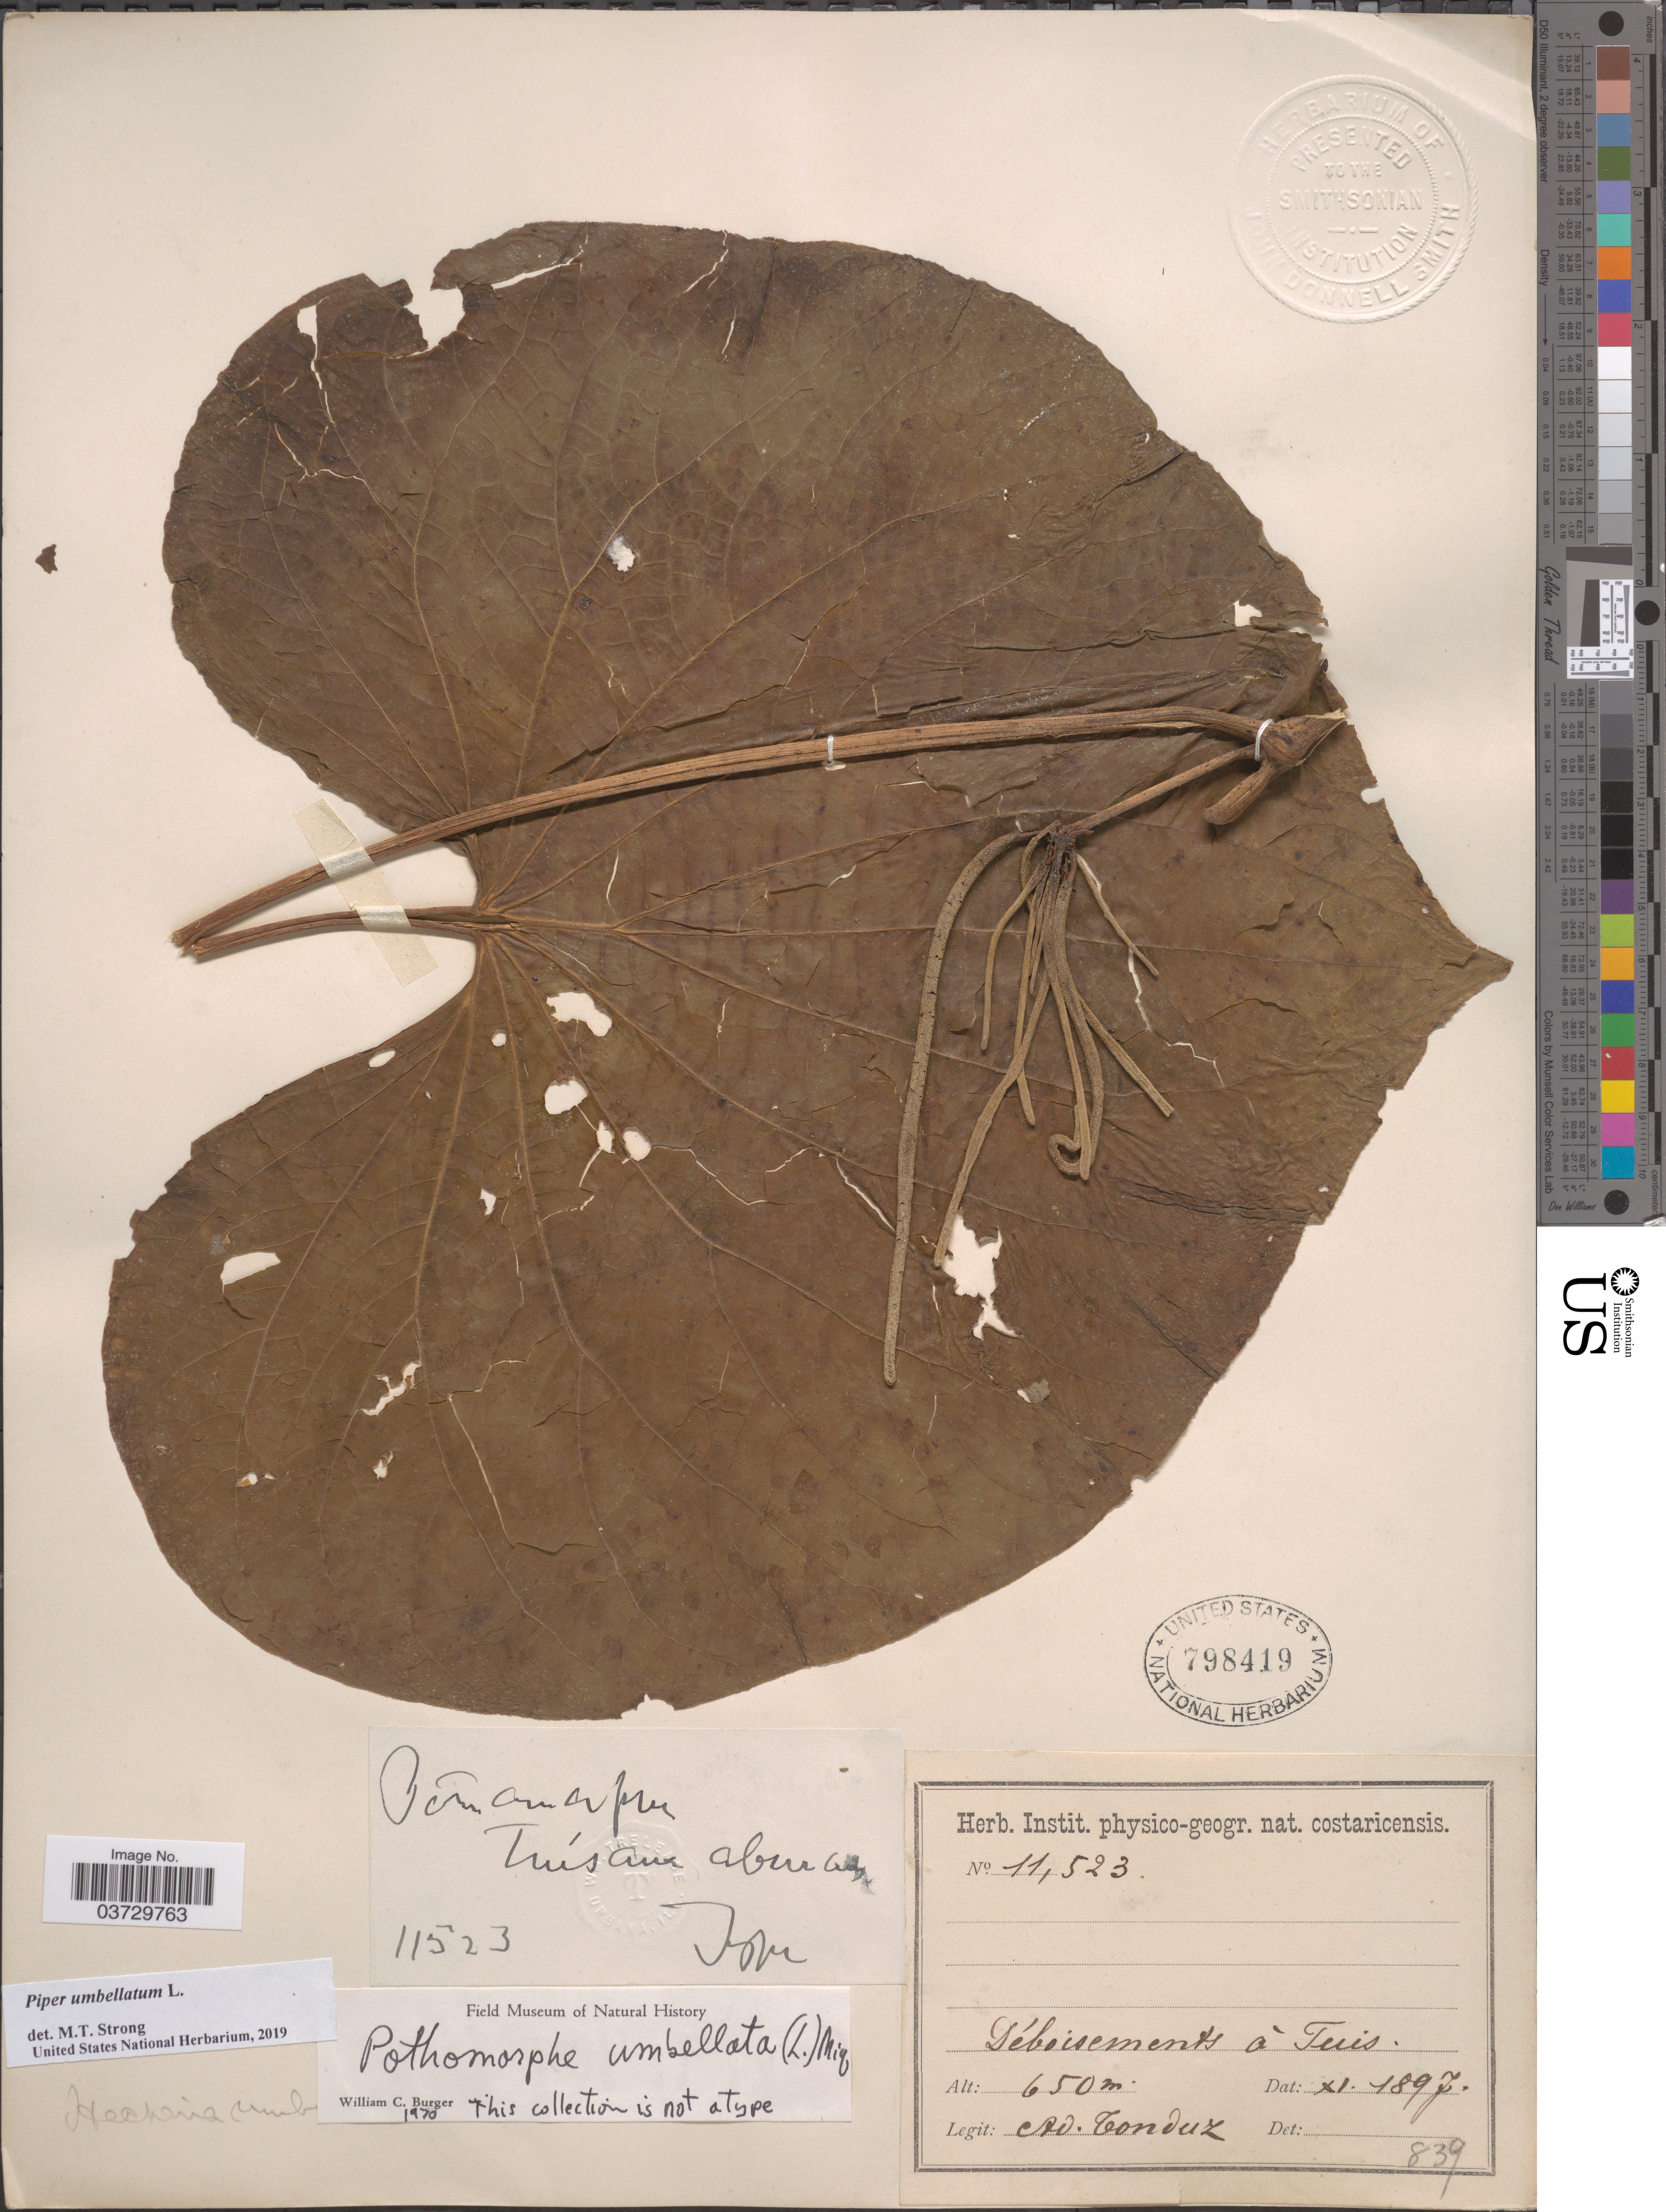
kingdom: Plantae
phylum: Tracheophyta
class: Magnoliopsida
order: Piperales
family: Piperaceae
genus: Piper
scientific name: Piper umbellatum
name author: L.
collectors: A. Tonduz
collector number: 11523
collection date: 1897-11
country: Costa Rica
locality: Déboisements à Tuis.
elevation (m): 650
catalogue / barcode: US 798419